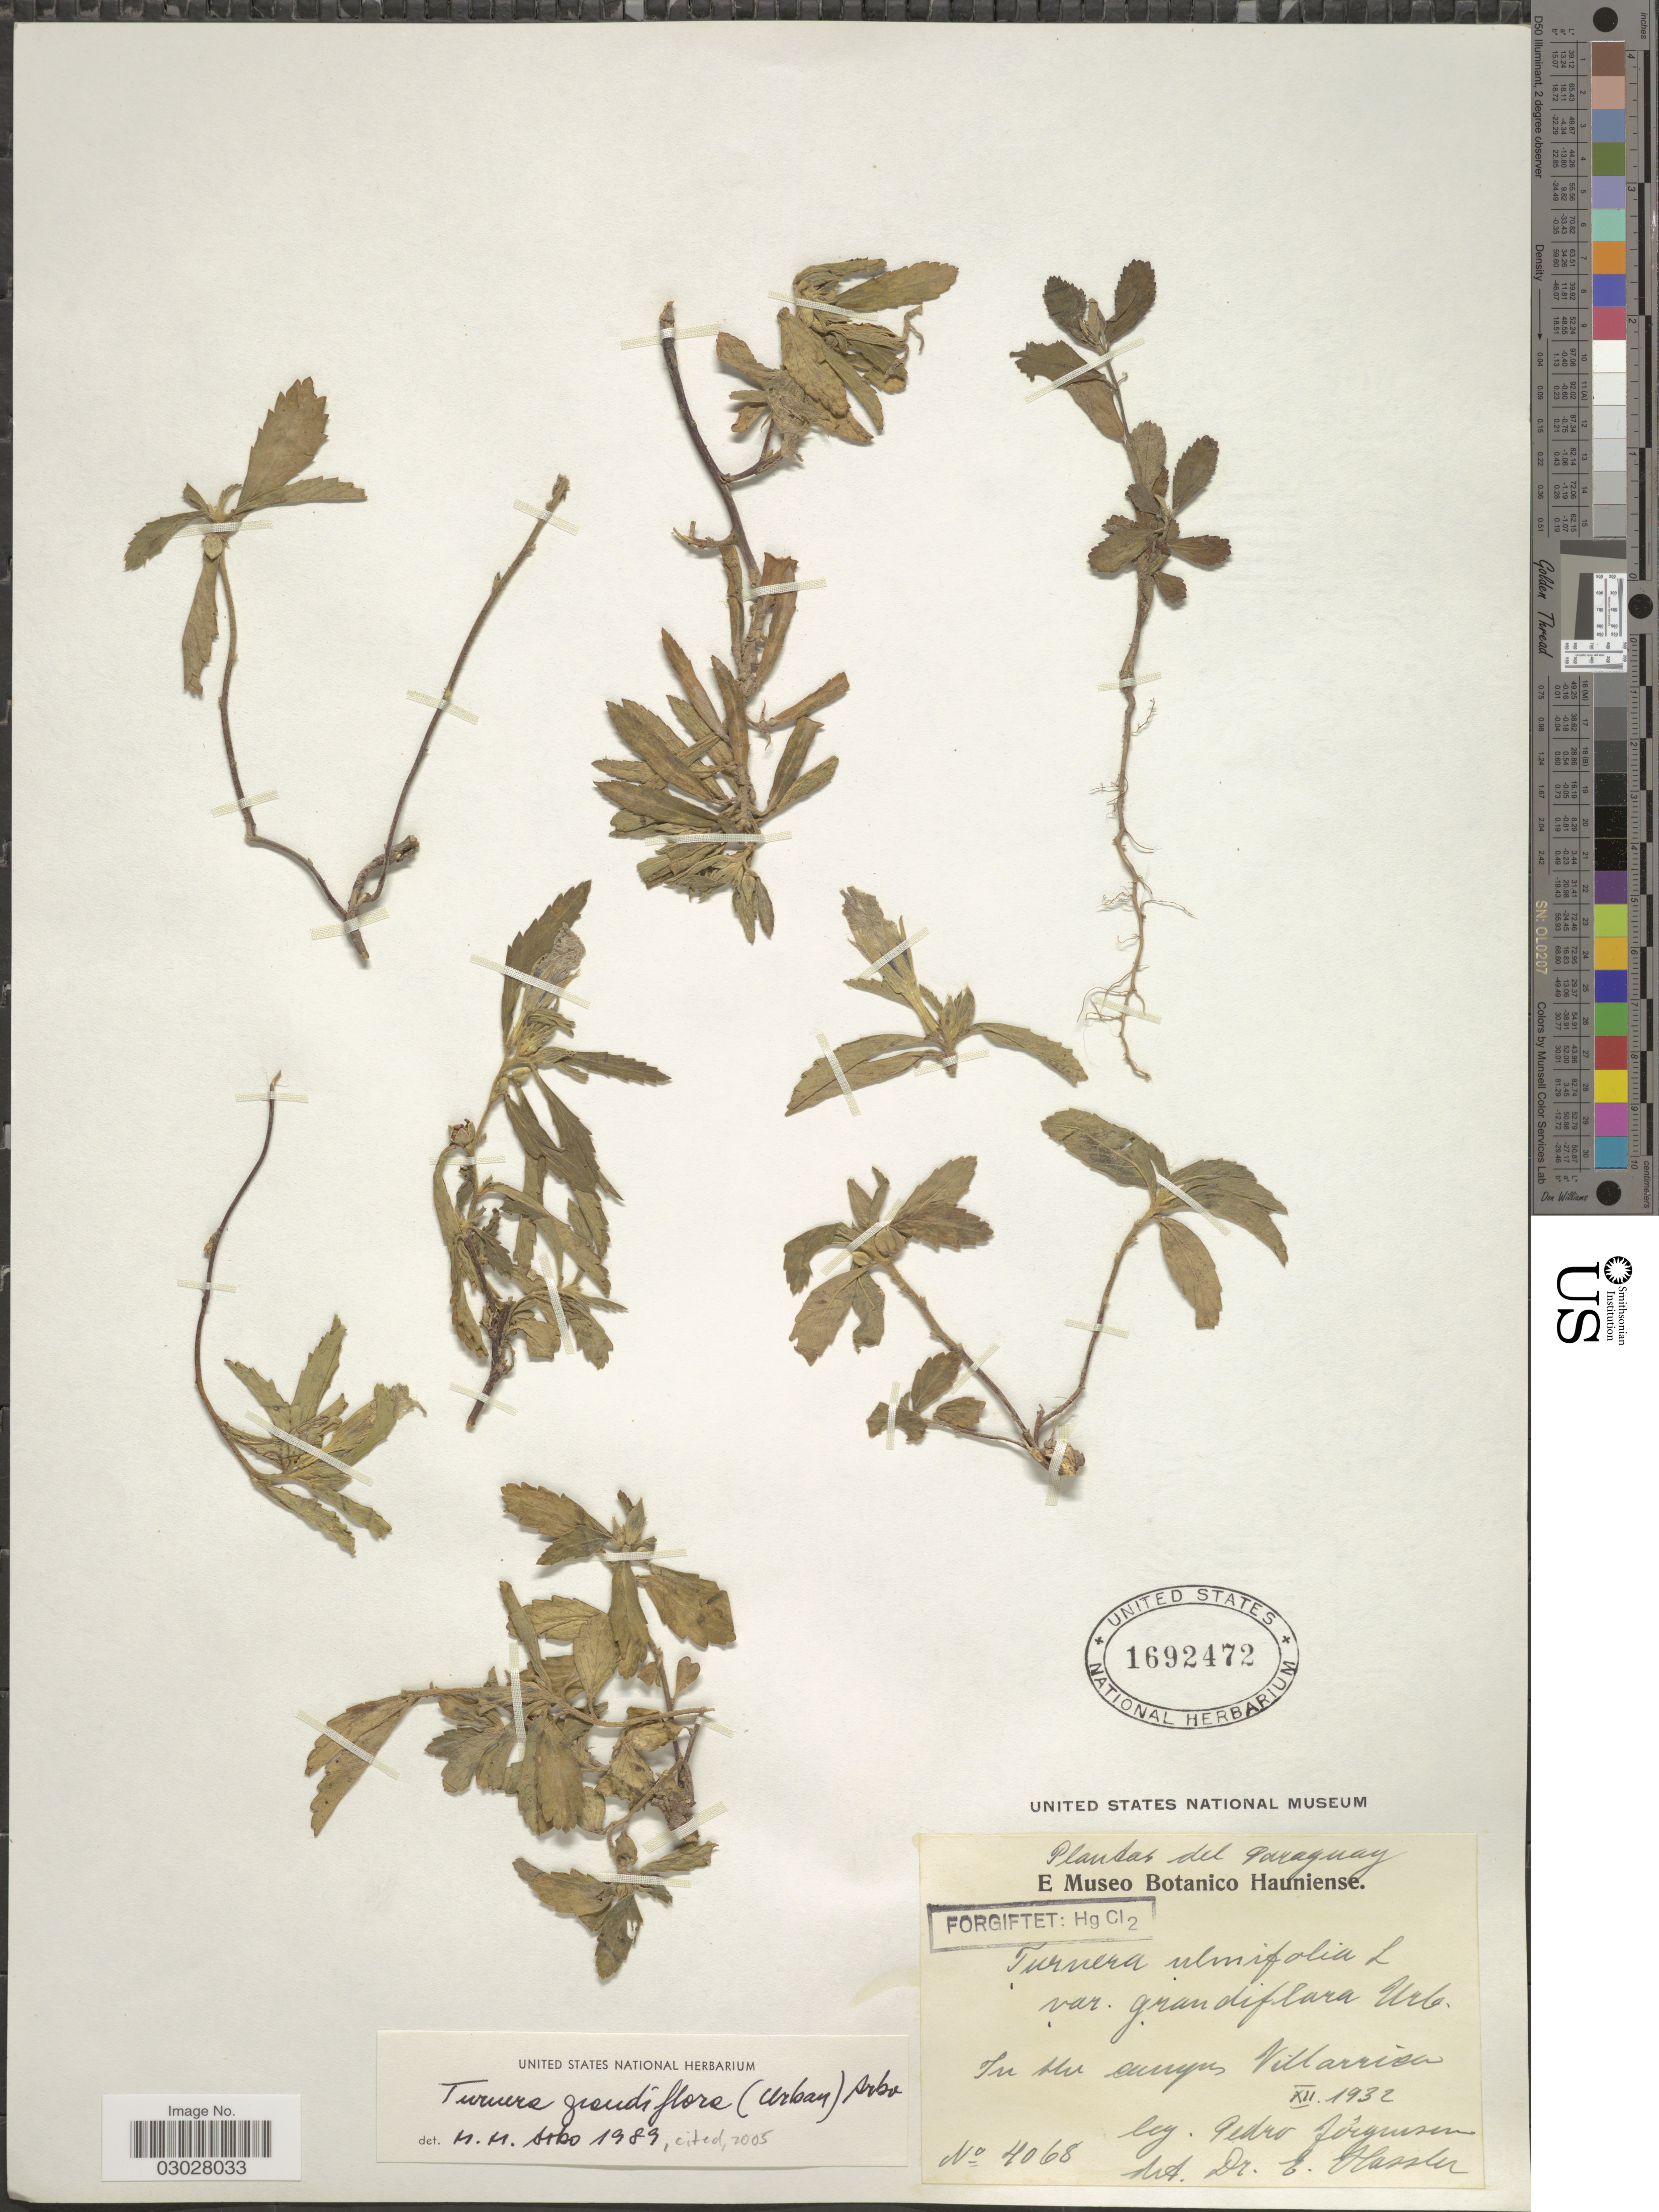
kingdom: Plantae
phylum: Tracheophyta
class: Magnoliopsida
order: Malpighiales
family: Turneraceae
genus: Turnera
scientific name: Turnera grandiflora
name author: (Urb.) Arbo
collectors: P. Jörgensen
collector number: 4068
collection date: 1932-12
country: Paraguay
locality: In the camps Villarrica.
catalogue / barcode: US 1692472